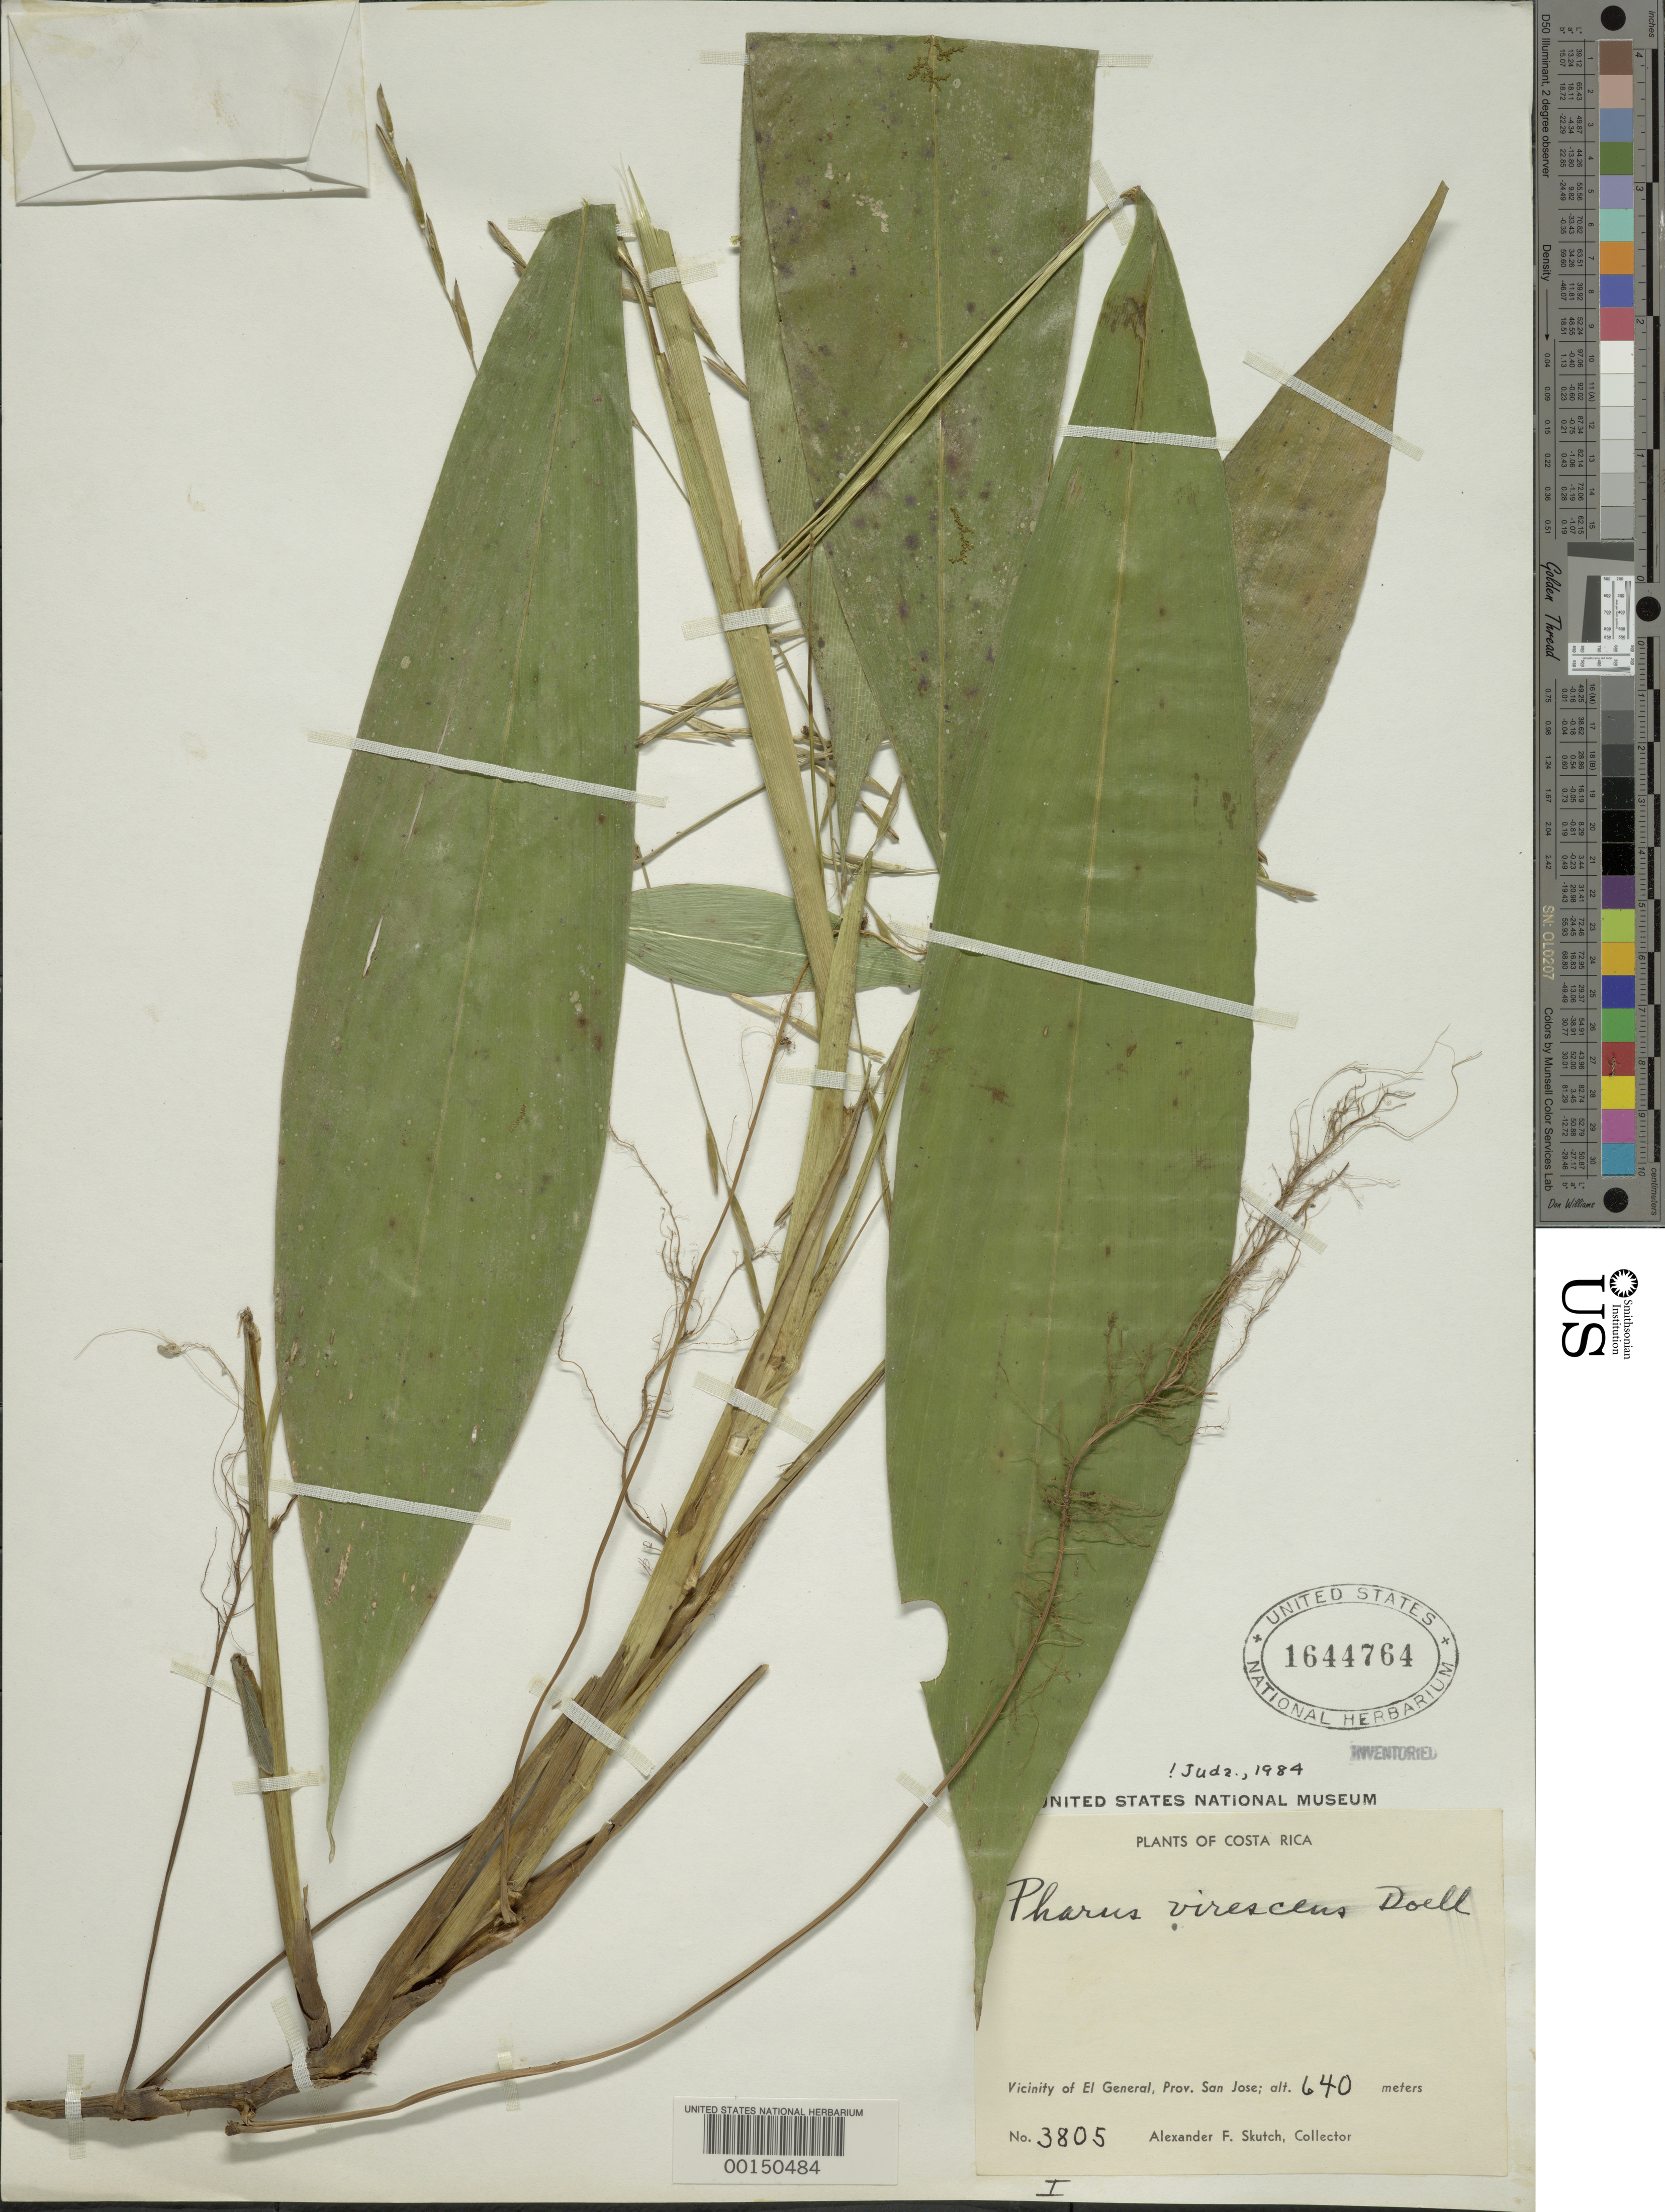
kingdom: Plantae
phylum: Tracheophyta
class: Liliopsida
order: Poales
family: Poaceae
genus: Pharus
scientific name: Pharus virescens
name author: Döll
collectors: A. F. Skutch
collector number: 3805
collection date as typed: Jan 1939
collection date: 1939-01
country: Costa Rica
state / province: San José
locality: El General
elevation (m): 640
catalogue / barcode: US 1644764